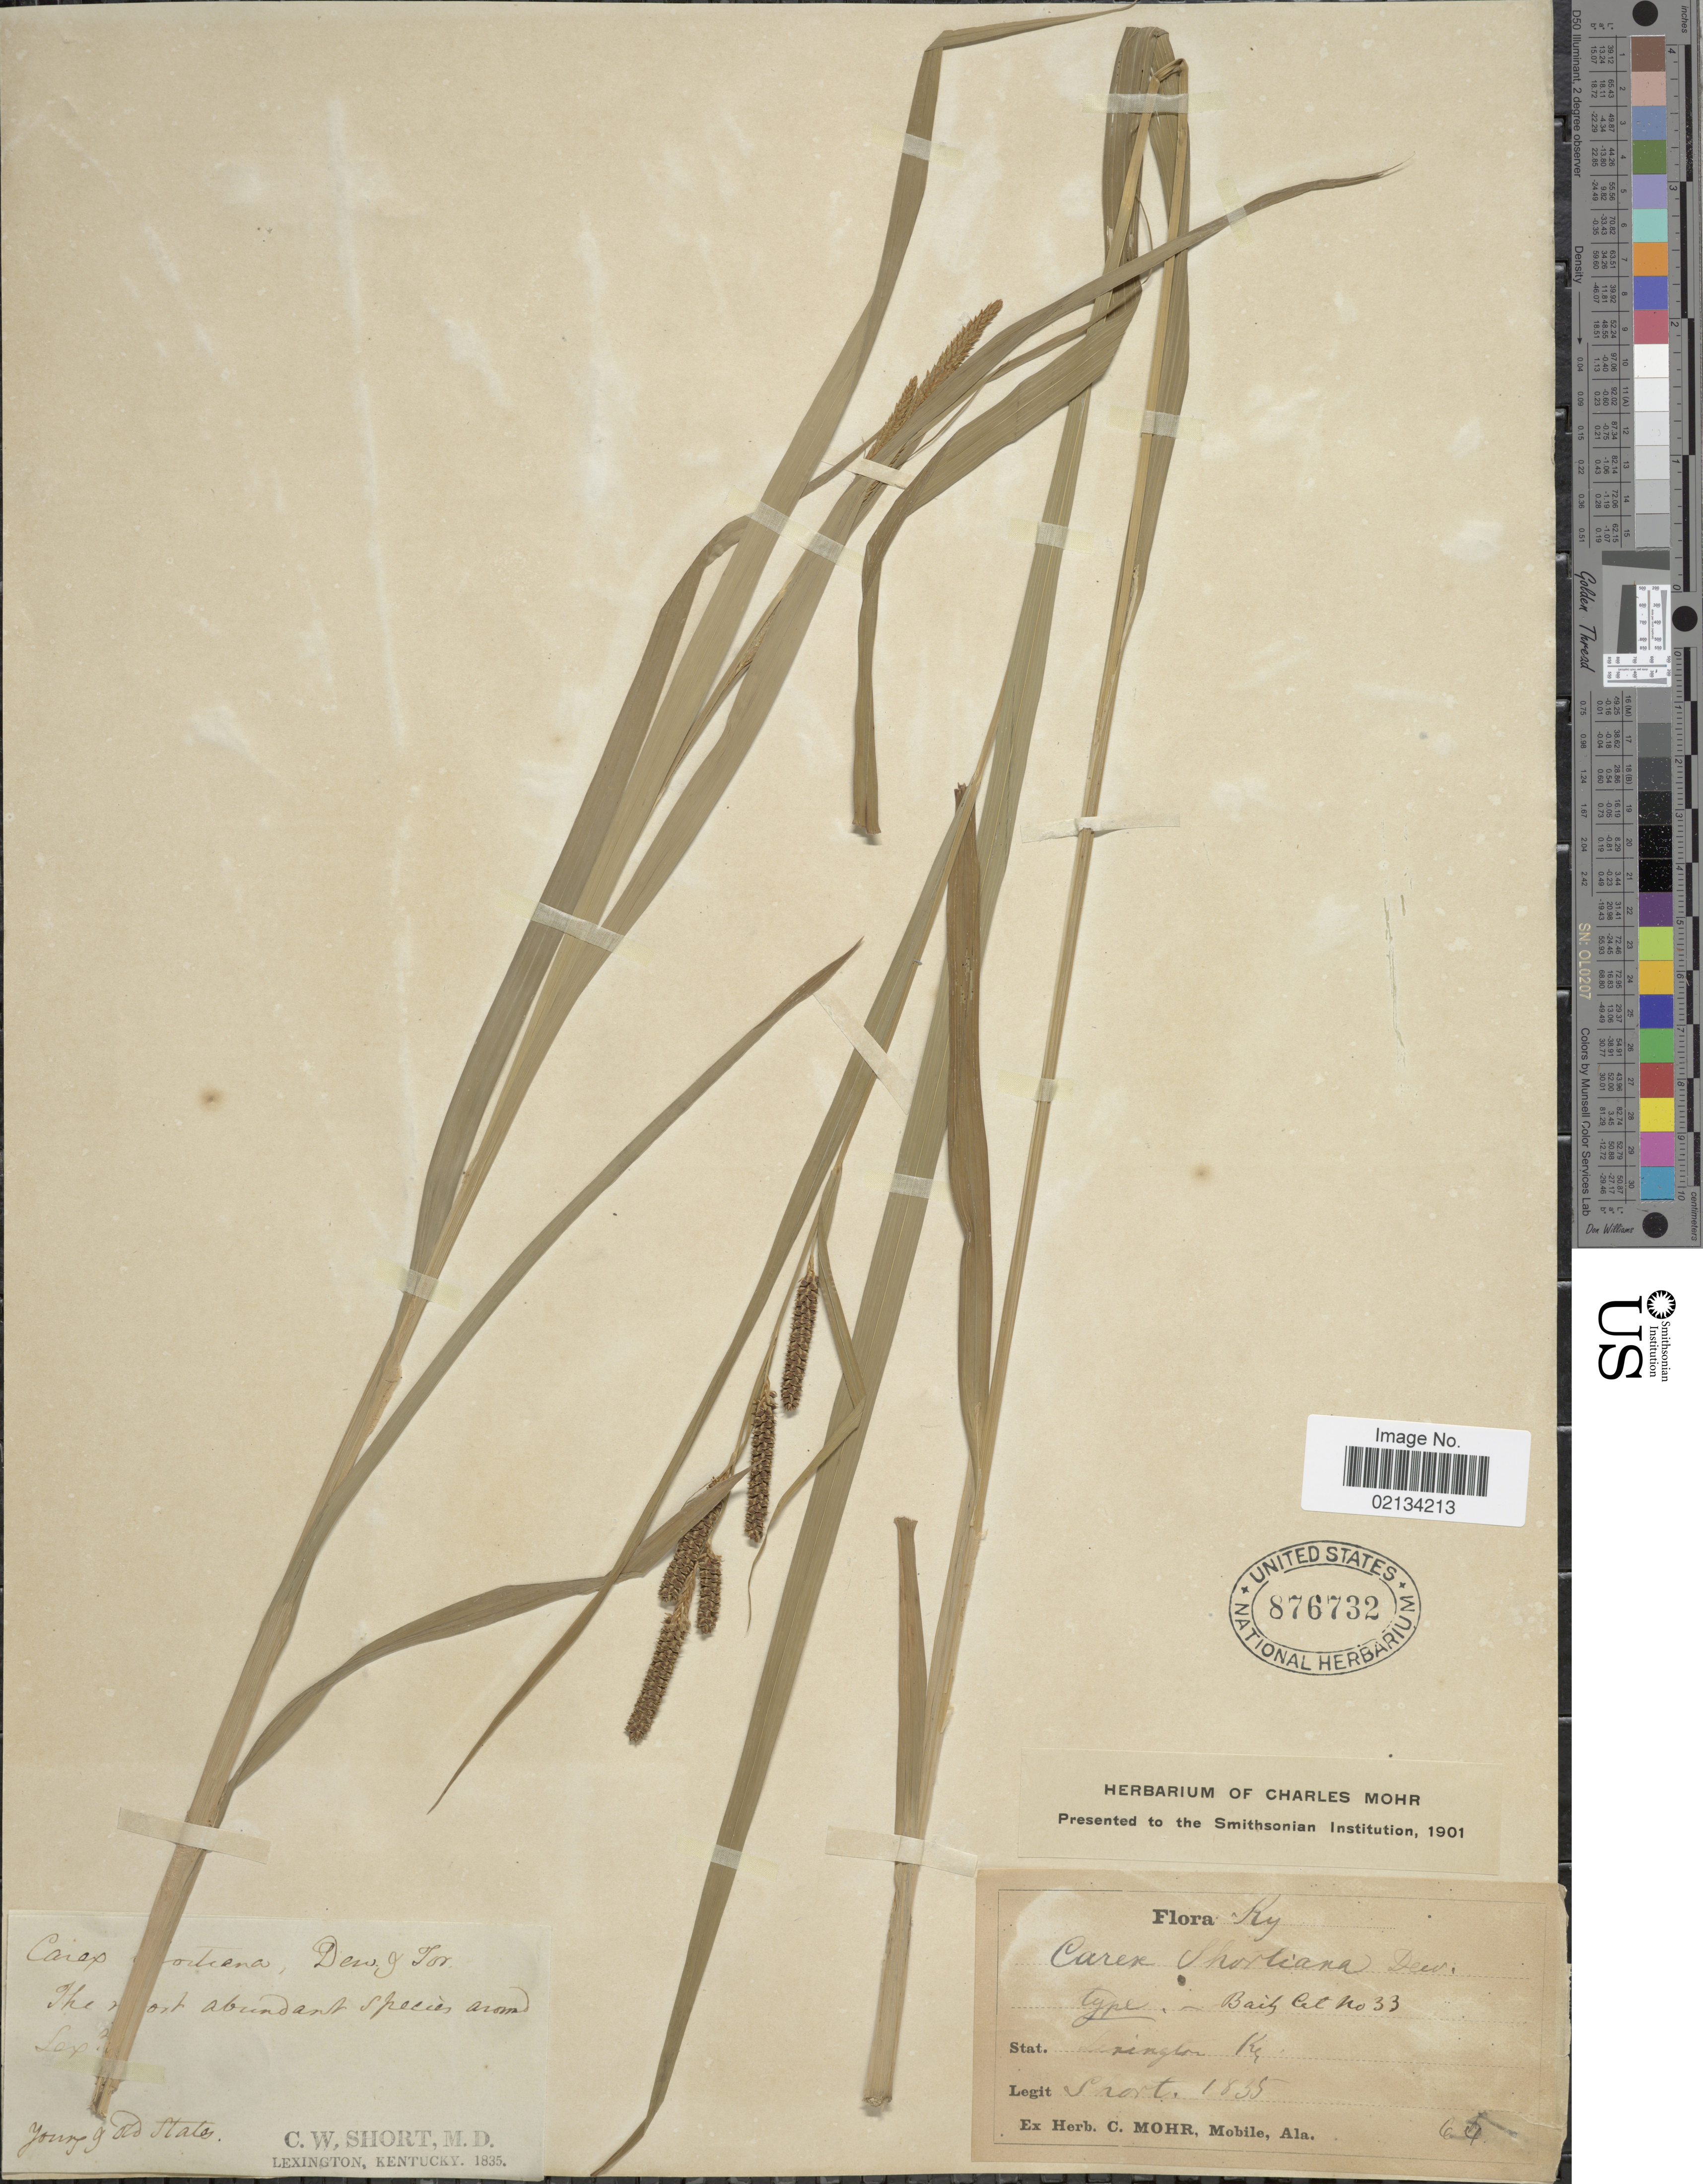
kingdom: Plantae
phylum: Tracheophyta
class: Liliopsida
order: Poales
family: Cyperaceae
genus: Carex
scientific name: Carex shortiana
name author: Dewey & Torr.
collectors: C. W. Short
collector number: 65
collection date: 1835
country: United States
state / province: Kentucky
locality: The most abundant species around, Lexington.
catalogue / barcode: US 876732